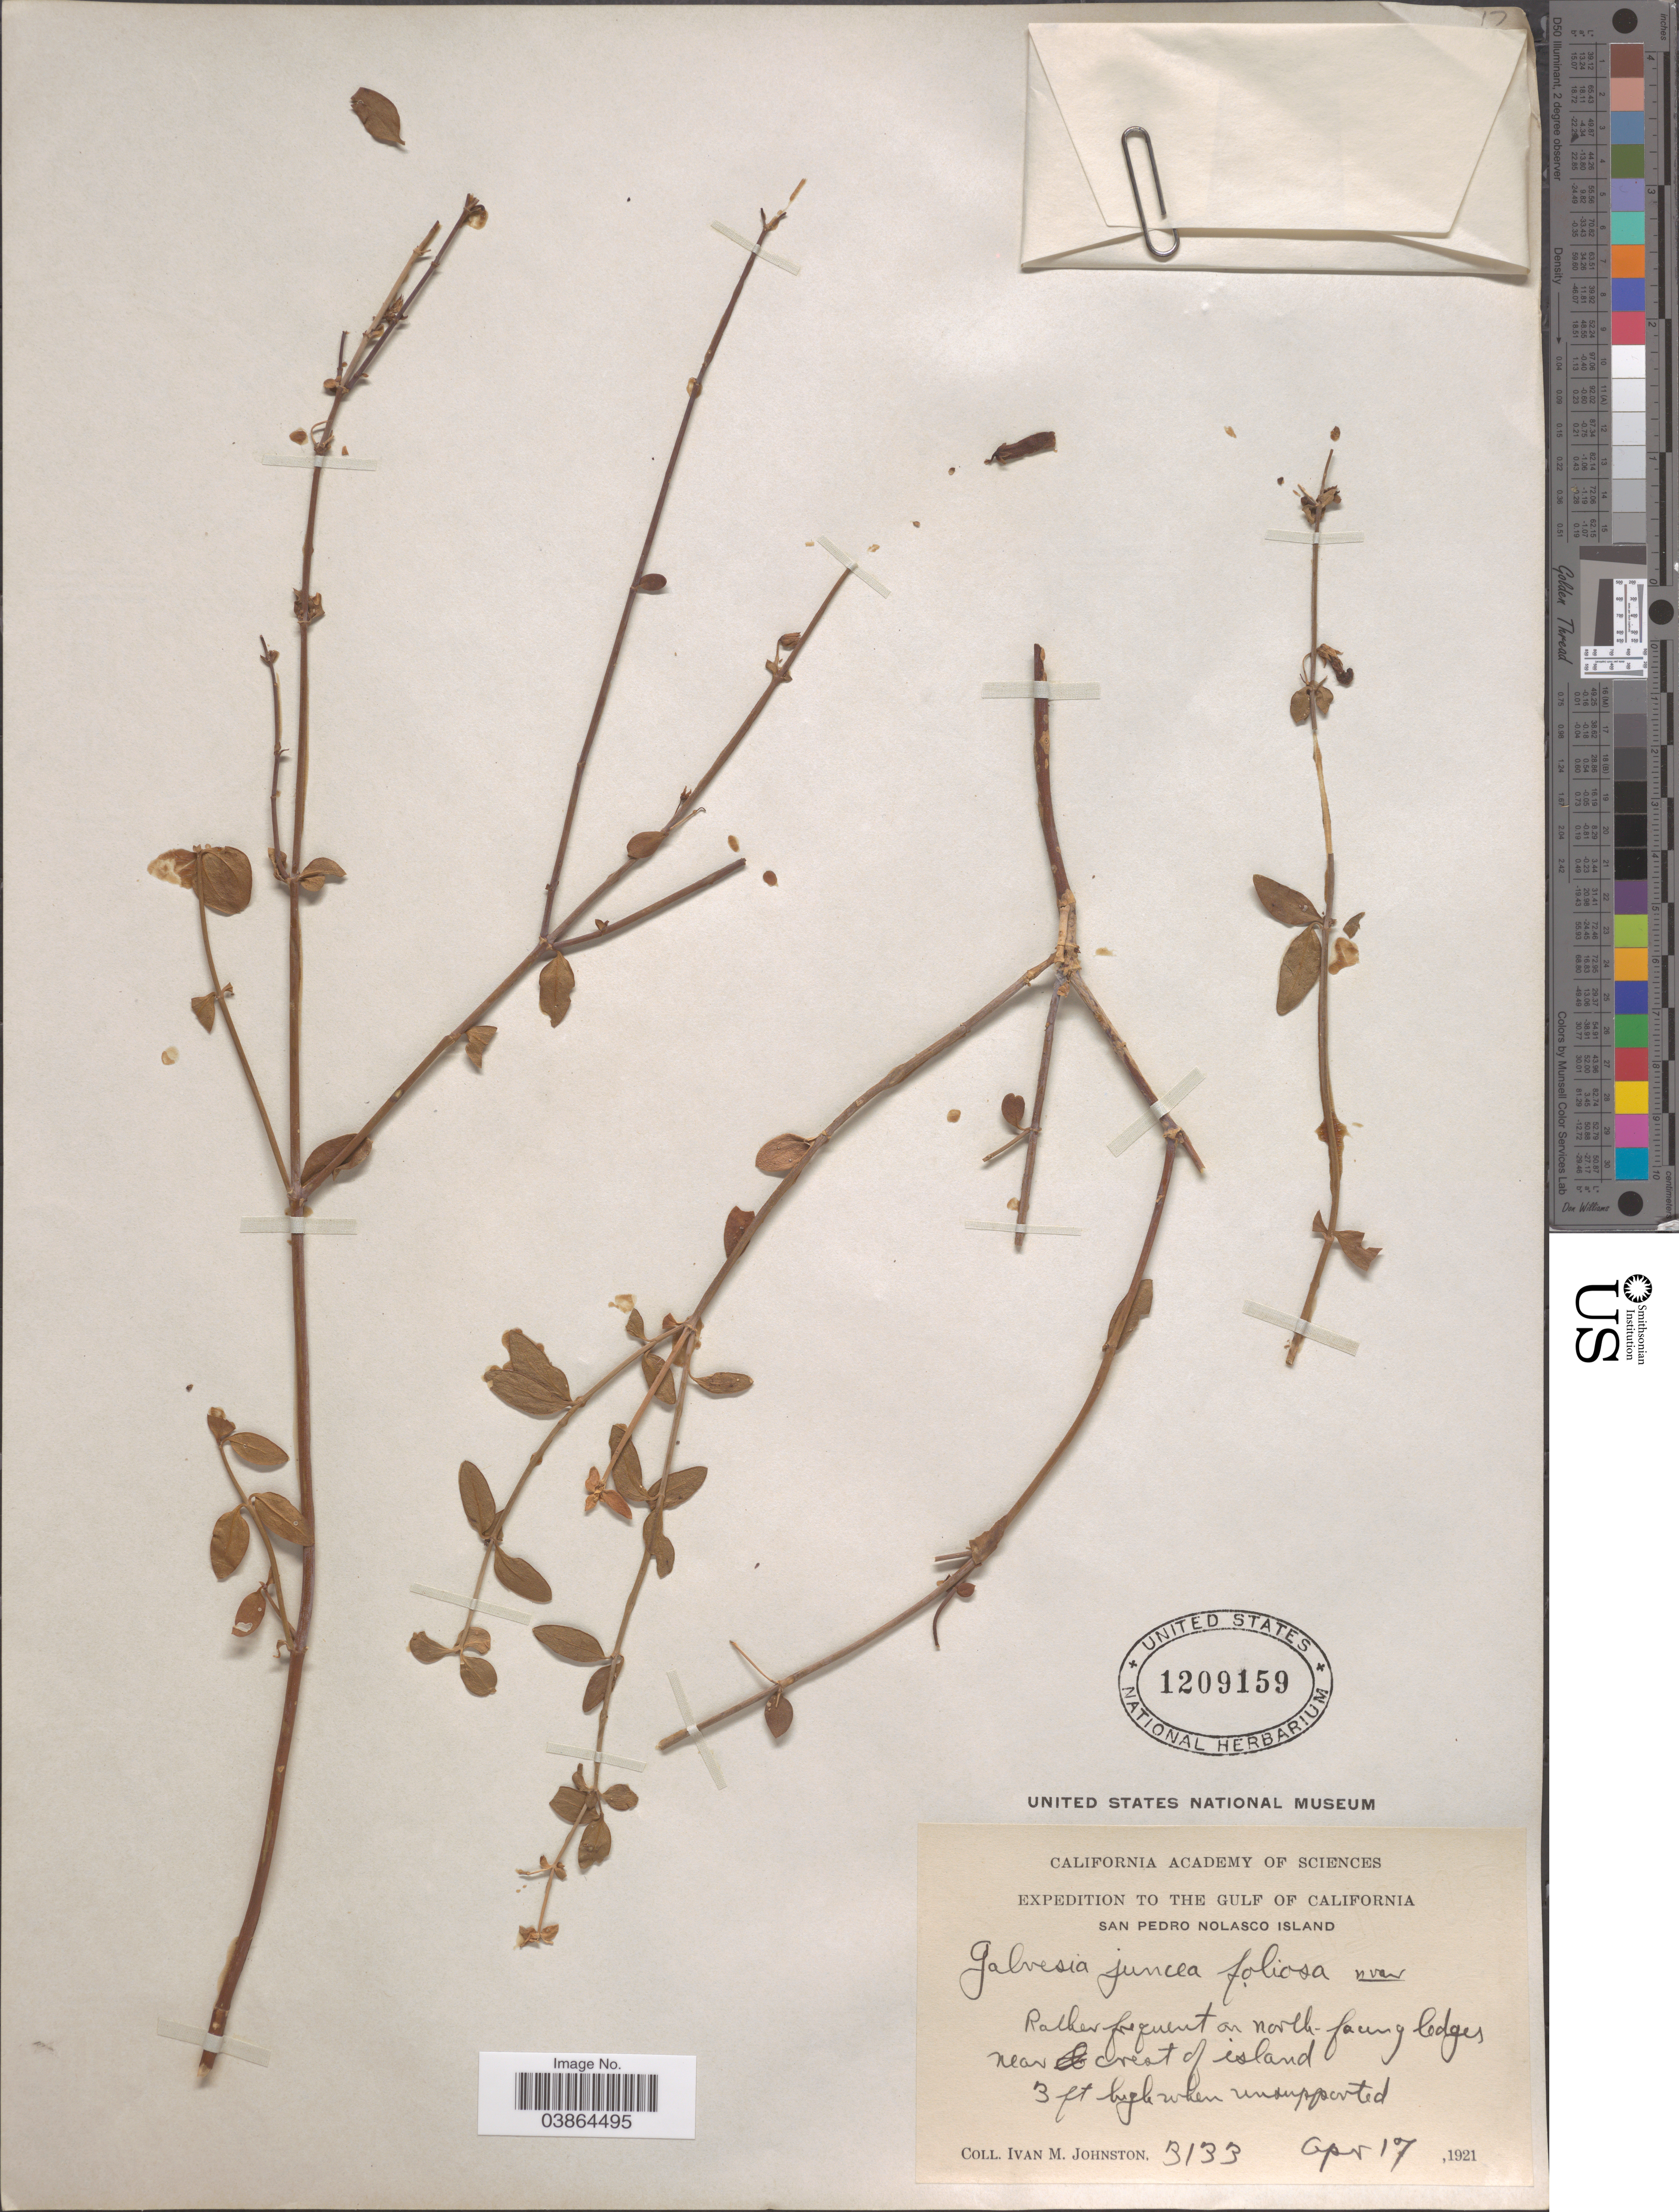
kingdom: Plantae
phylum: Tracheophyta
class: Magnoliopsida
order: Lamiales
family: Plantaginaceae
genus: Gambelia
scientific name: Gambelia juncea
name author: (Benth.) D.A. Sutton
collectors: I.M. Johnston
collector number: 3133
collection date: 1921-04-17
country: Mexico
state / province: Sonora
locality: The Gulf of California. San Pedro Nolasco Island. On north-facing ledges near crest of island.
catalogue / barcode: US 1209159